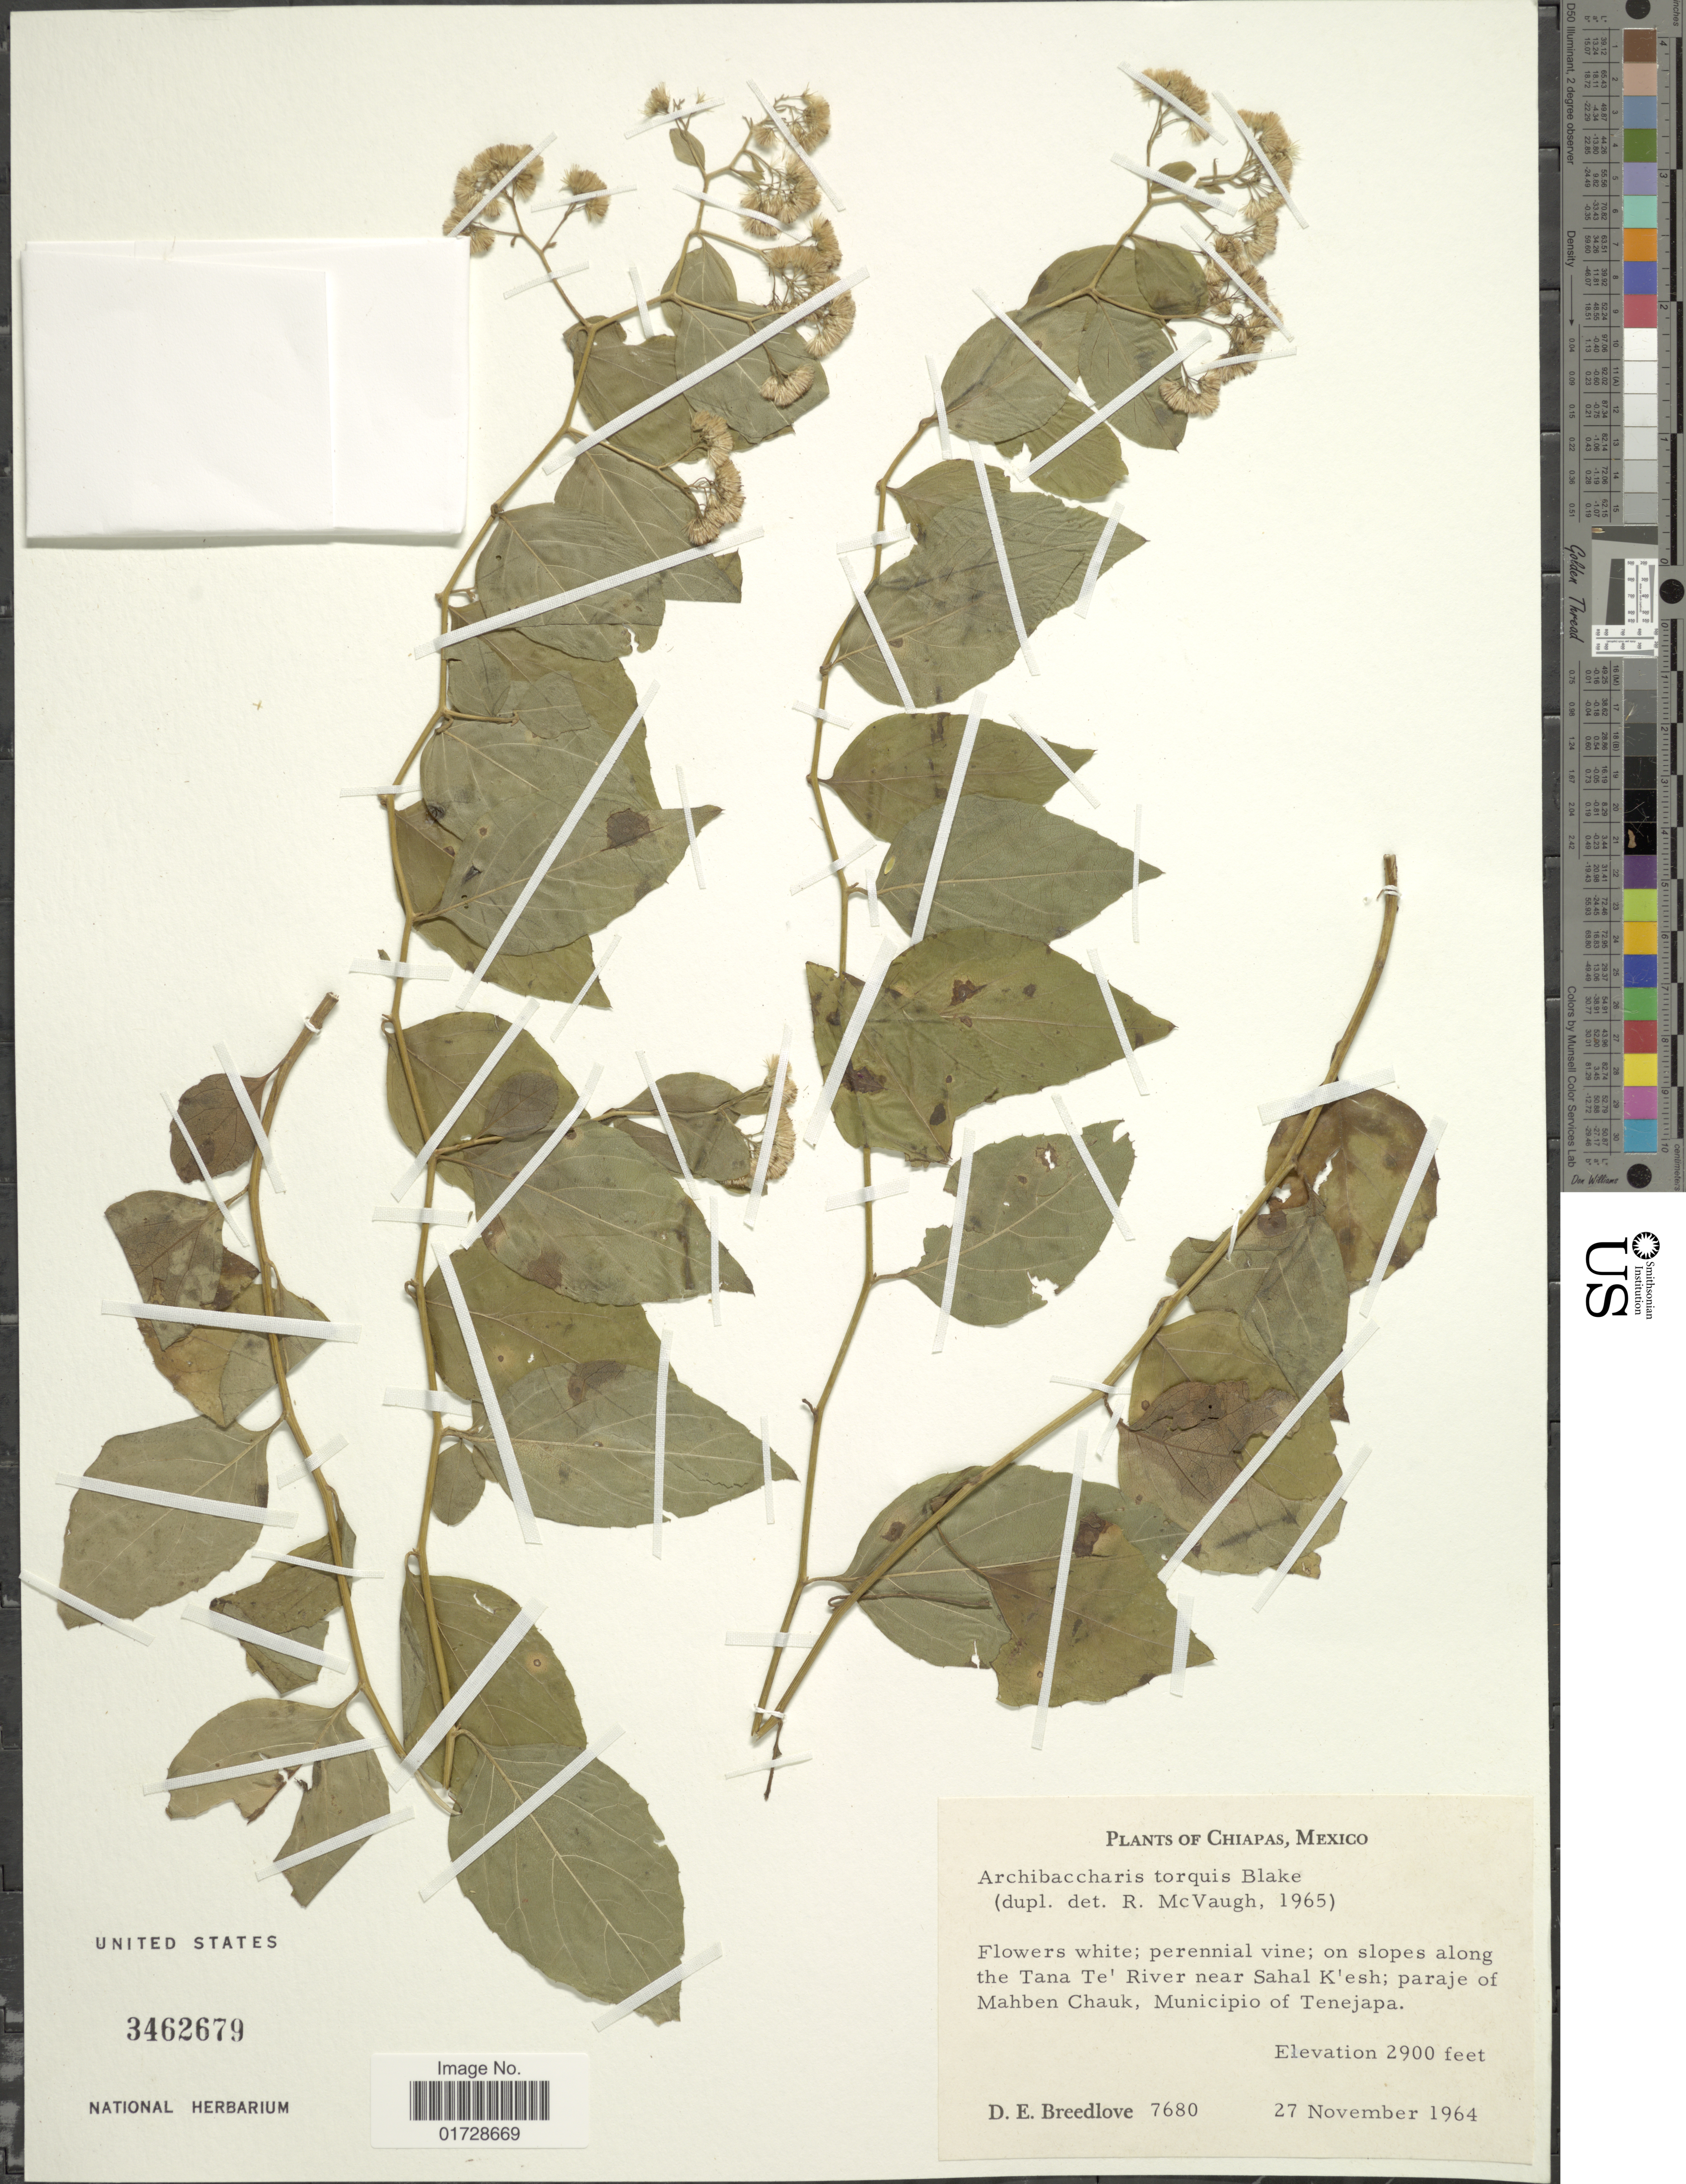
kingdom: Plantae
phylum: Tracheophyta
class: Magnoliopsida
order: Asterales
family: Asteraceae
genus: Archibaccharis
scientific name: Archibaccharis schiedeana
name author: (Benth.) J.D. Jacks.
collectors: D. E. Breedlove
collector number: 7680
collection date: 1964-11-27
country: Mexico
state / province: Chiapas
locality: Slopes along the Tana Te' River near Sahal K'esh, paraje of Mahben Chauk, Municipio of Tenejapa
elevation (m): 884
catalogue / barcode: US 3462679